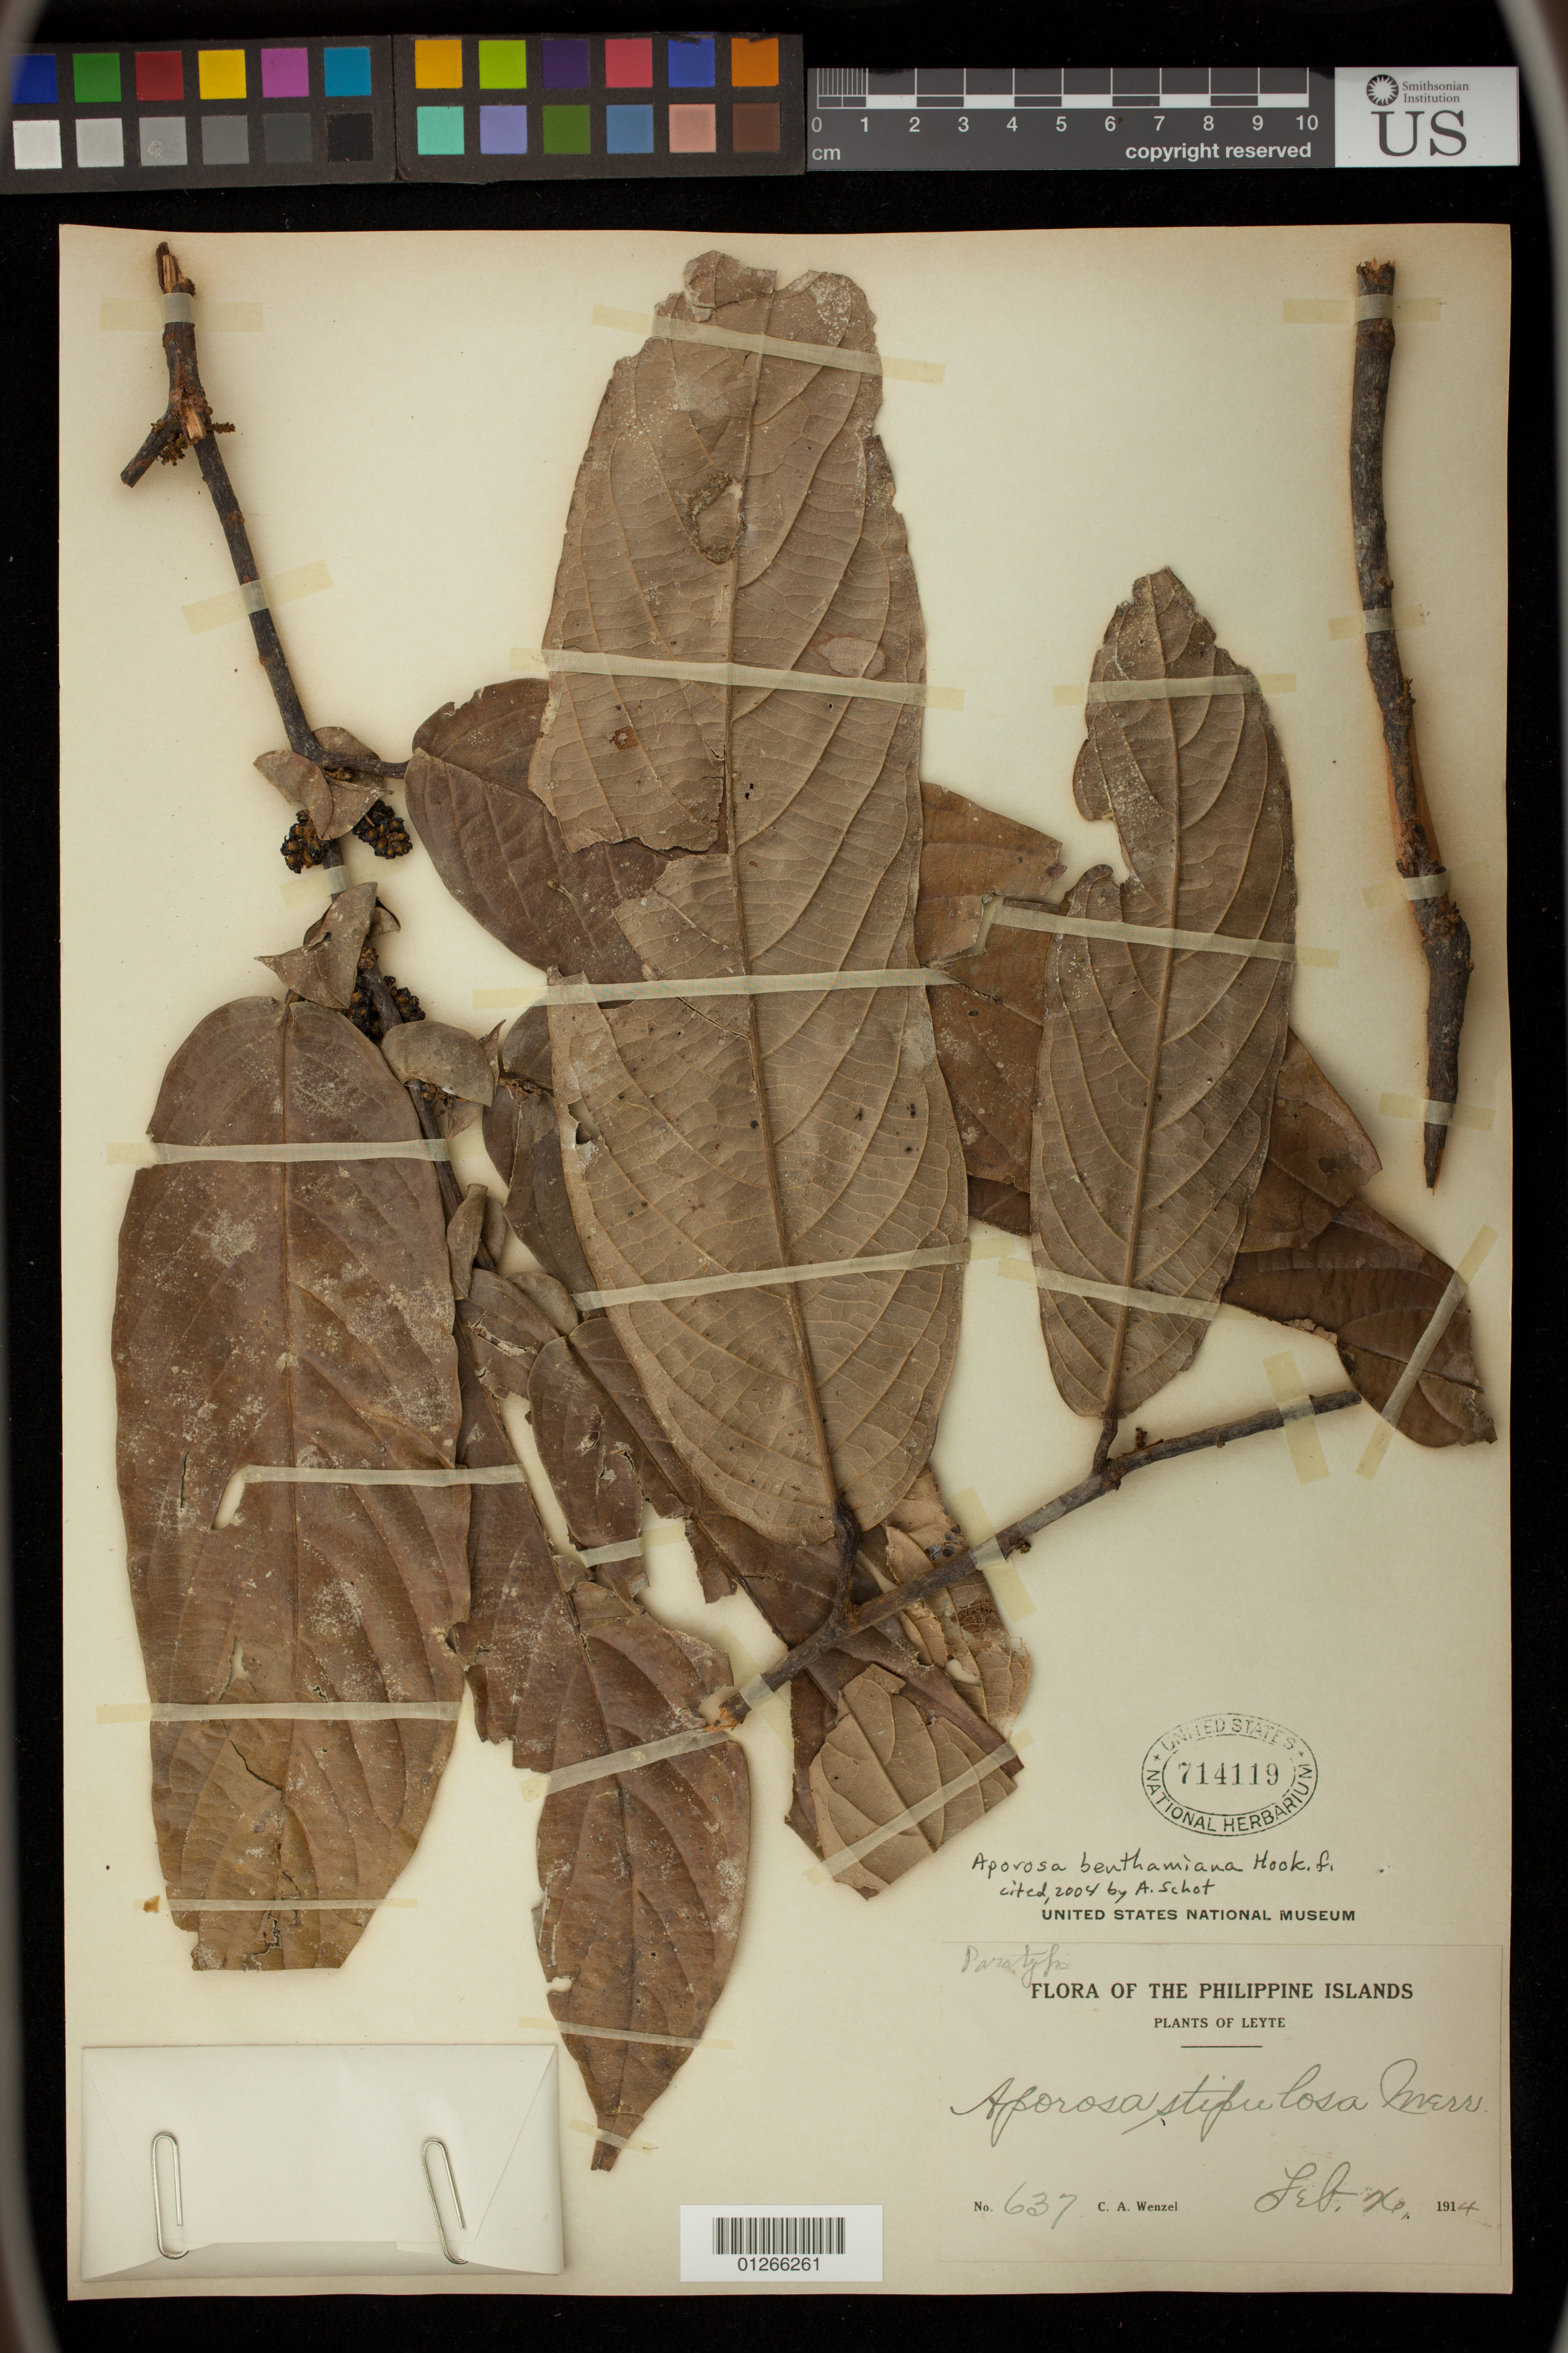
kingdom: Plantae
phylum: Tracheophyta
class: Magnoliopsida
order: Malpighiales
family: Phyllanthaceae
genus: Aporosa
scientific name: Aporosa benthamiana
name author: Hook. f.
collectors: C. Wenzel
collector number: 637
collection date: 1914-02-26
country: Philippines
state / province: Eastern Visayas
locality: Leyte